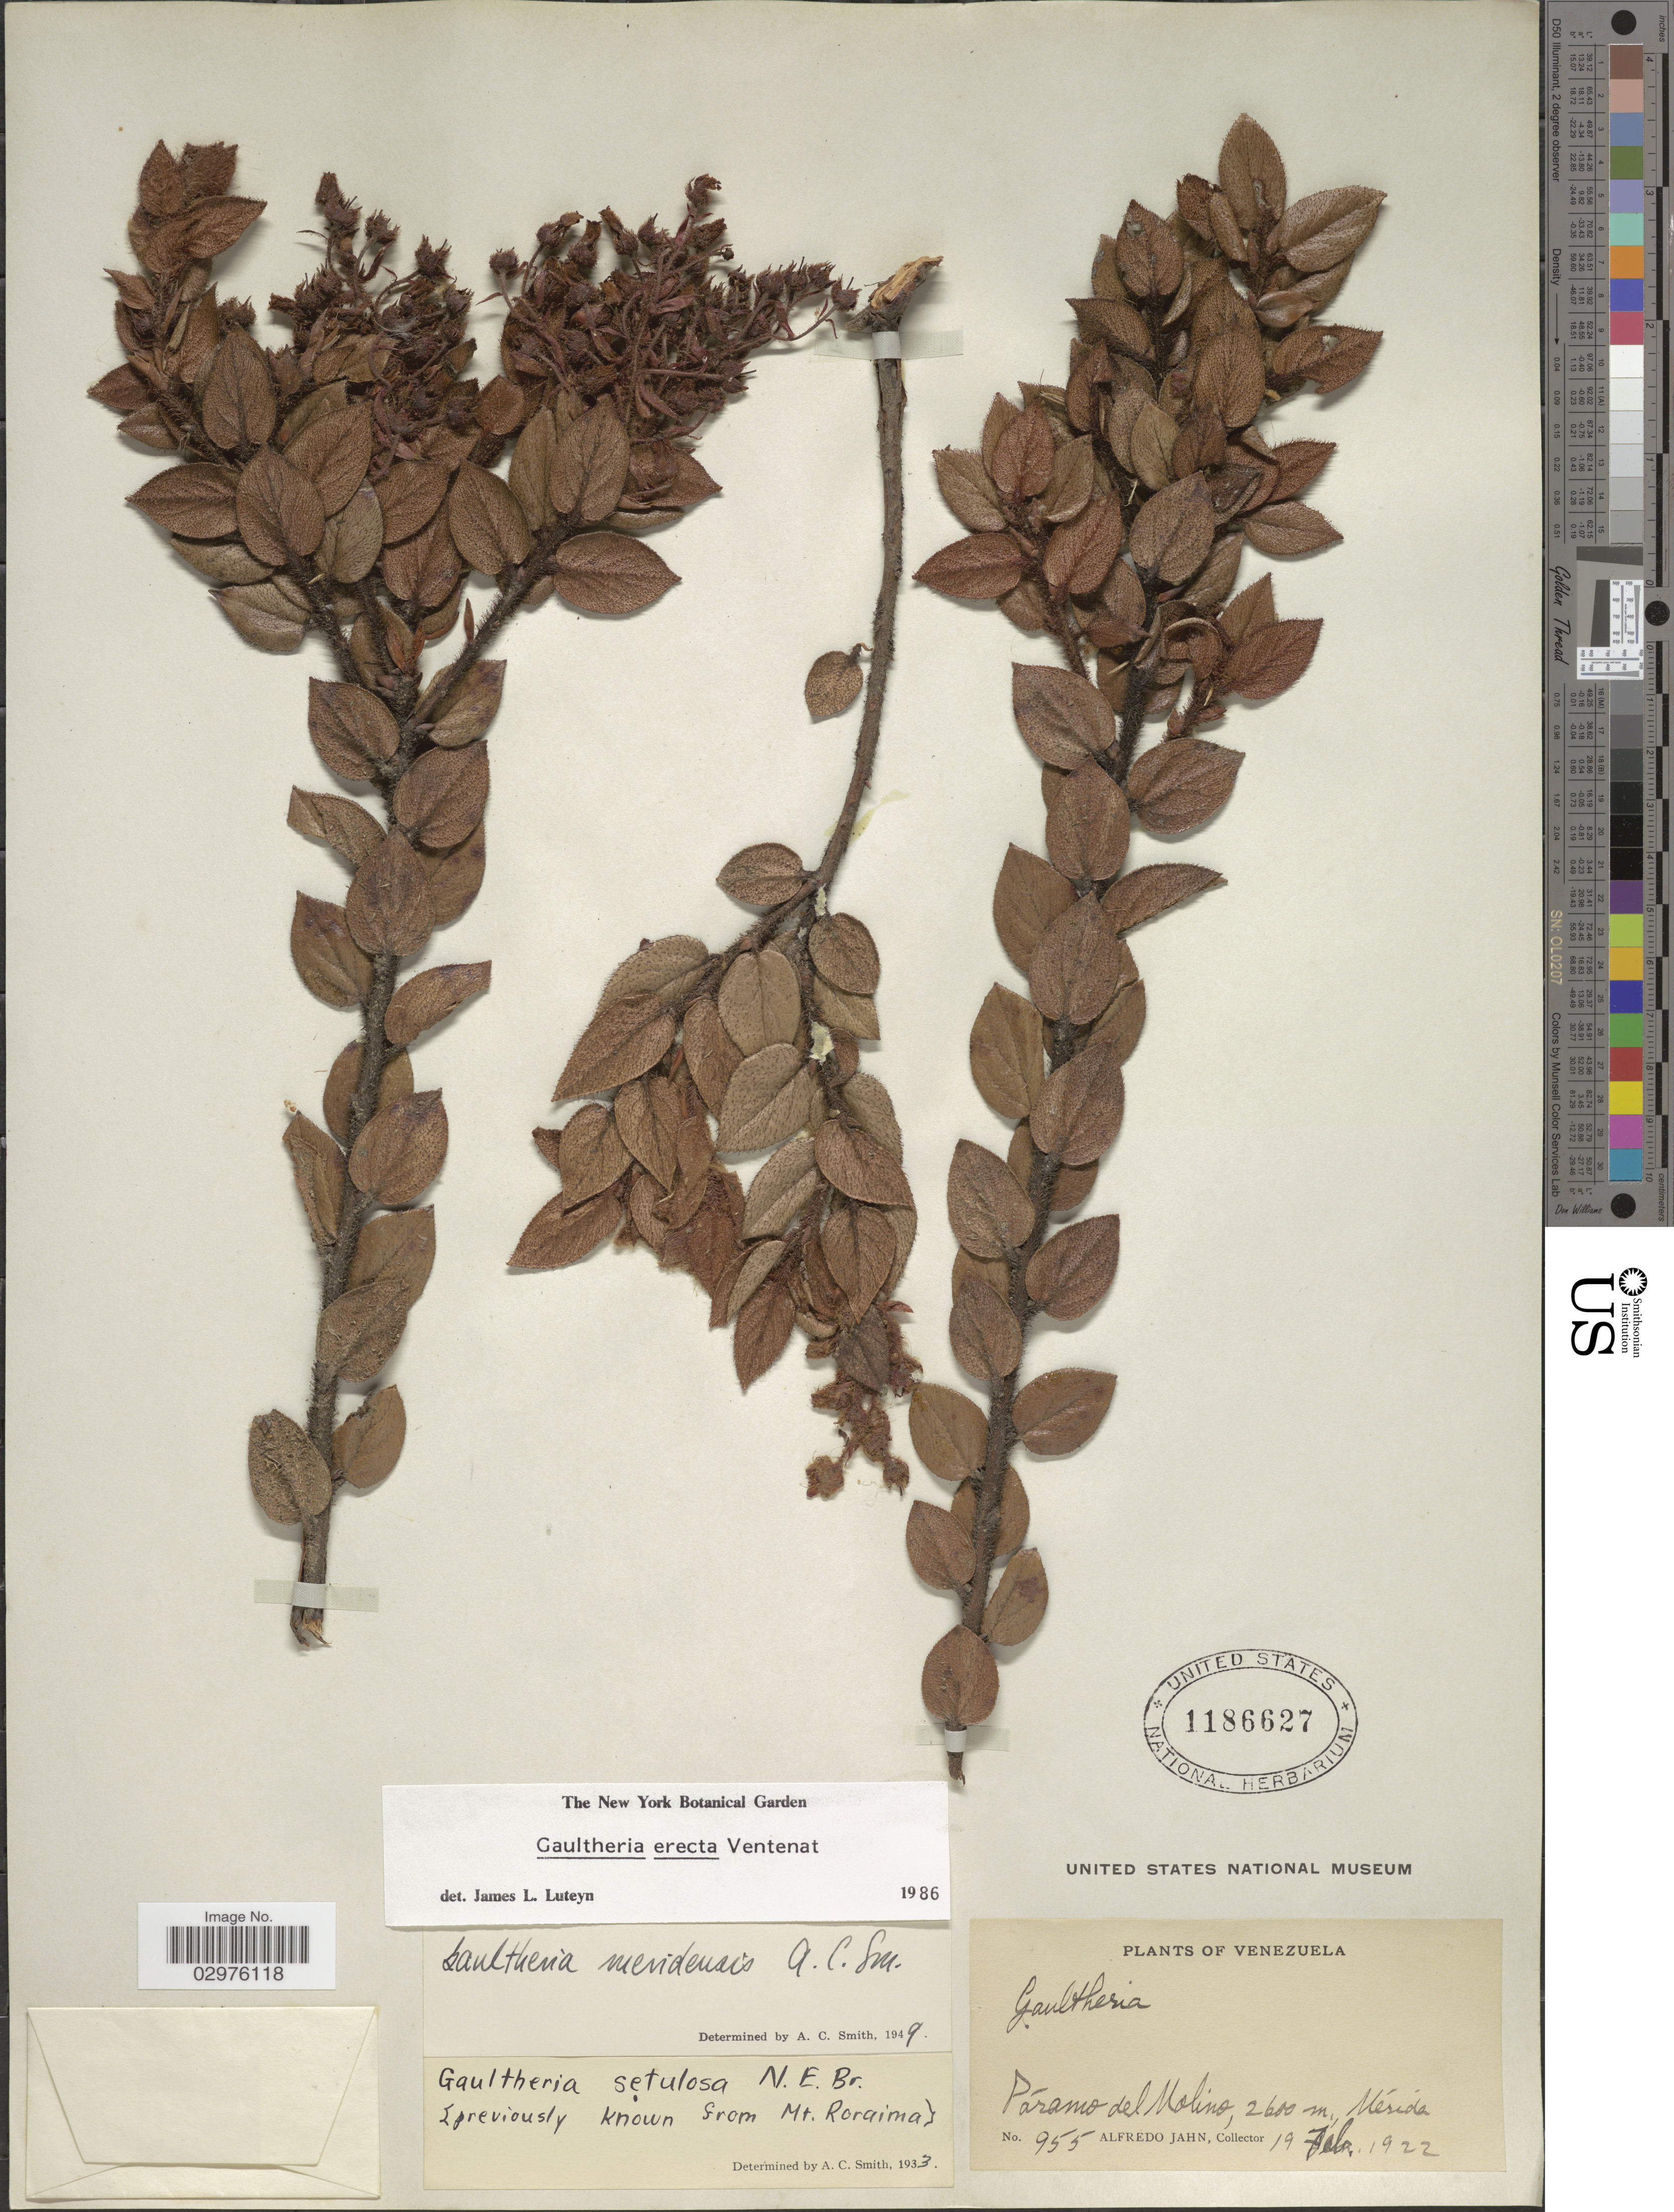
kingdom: Plantae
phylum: Tracheophyta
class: Magnoliopsida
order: Ericales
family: Ericaceae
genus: Gaultheria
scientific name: Gaultheria erecta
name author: Vent.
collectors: A. Jahn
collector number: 955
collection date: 1922-02-19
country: Venezuela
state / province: Mérida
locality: Páramo del Molino, Mérida.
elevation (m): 2600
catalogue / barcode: US 1186627